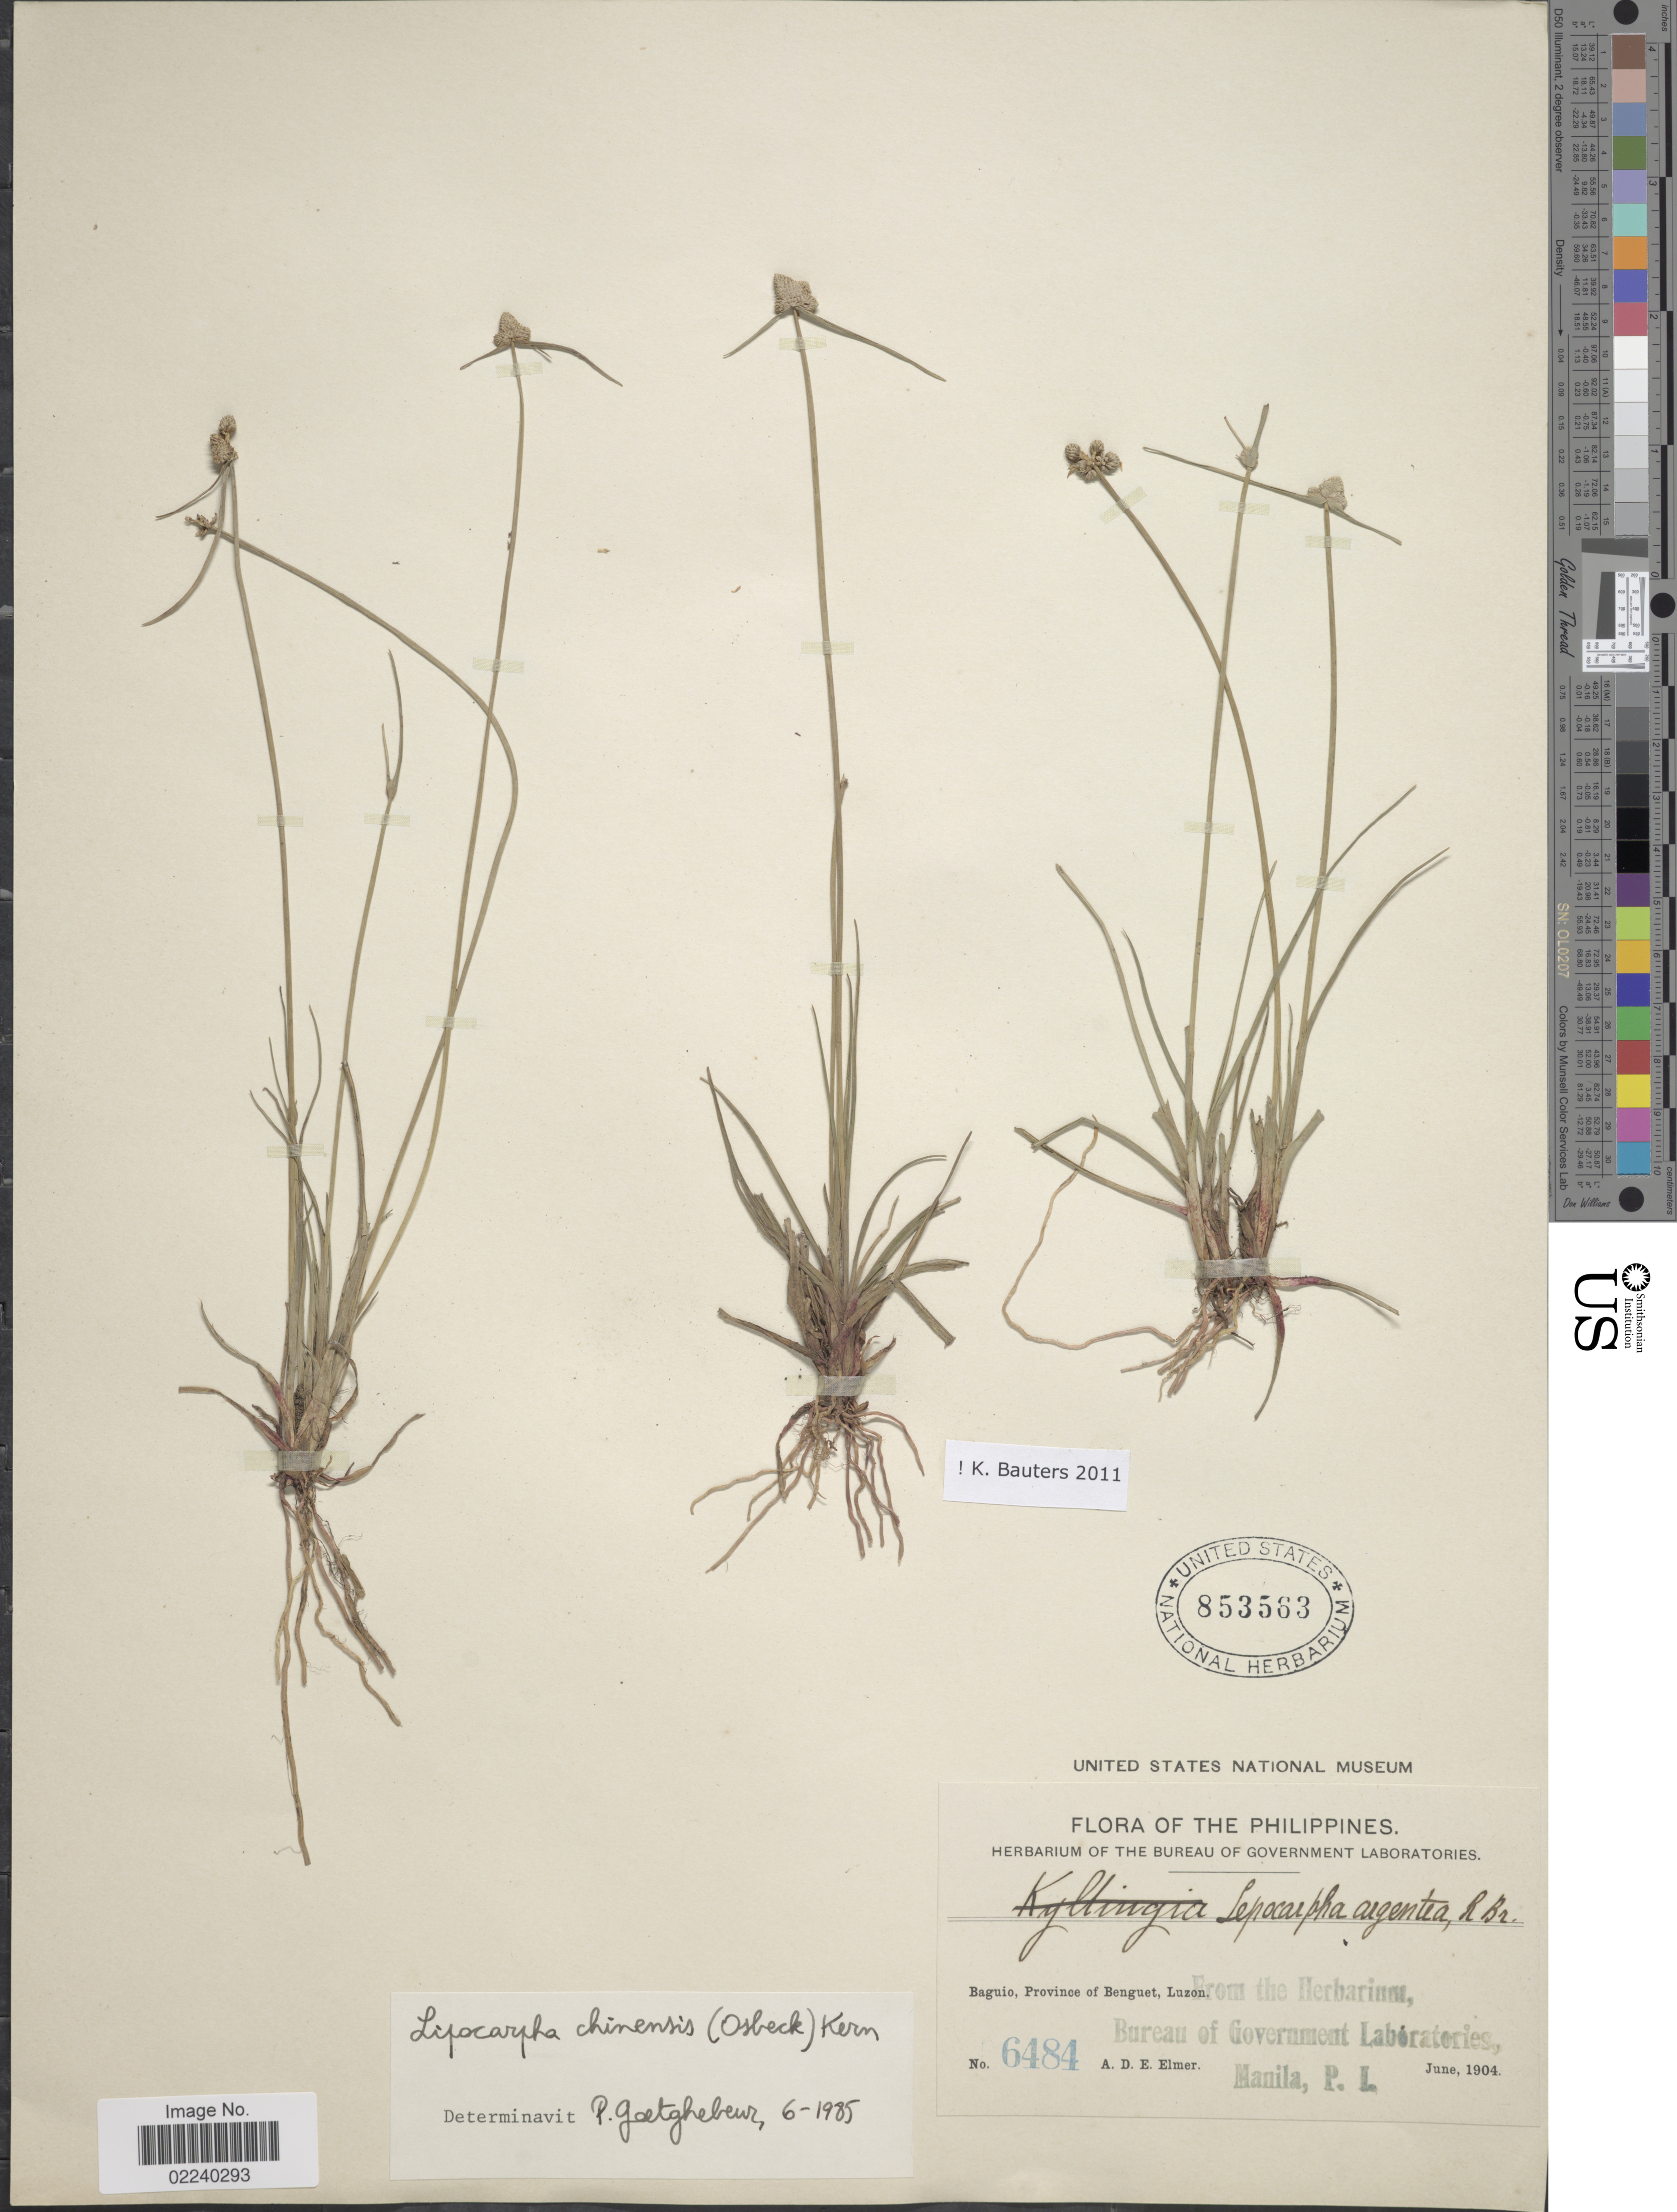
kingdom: Plantae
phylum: Tracheophyta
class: Liliopsida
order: Poales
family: Cyperaceae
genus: Cyperus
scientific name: Cyperus albescens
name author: (Steud.) Larridon & Govaerts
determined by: Strong, M. T., (US), Smithsonian Institution - National Museum of Natural History (UNITED STATES)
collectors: A. D. E. Elmer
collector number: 6484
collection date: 1904-06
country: Philippines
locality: Baguio, Province of Benguet, Luzon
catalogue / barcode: US 853563